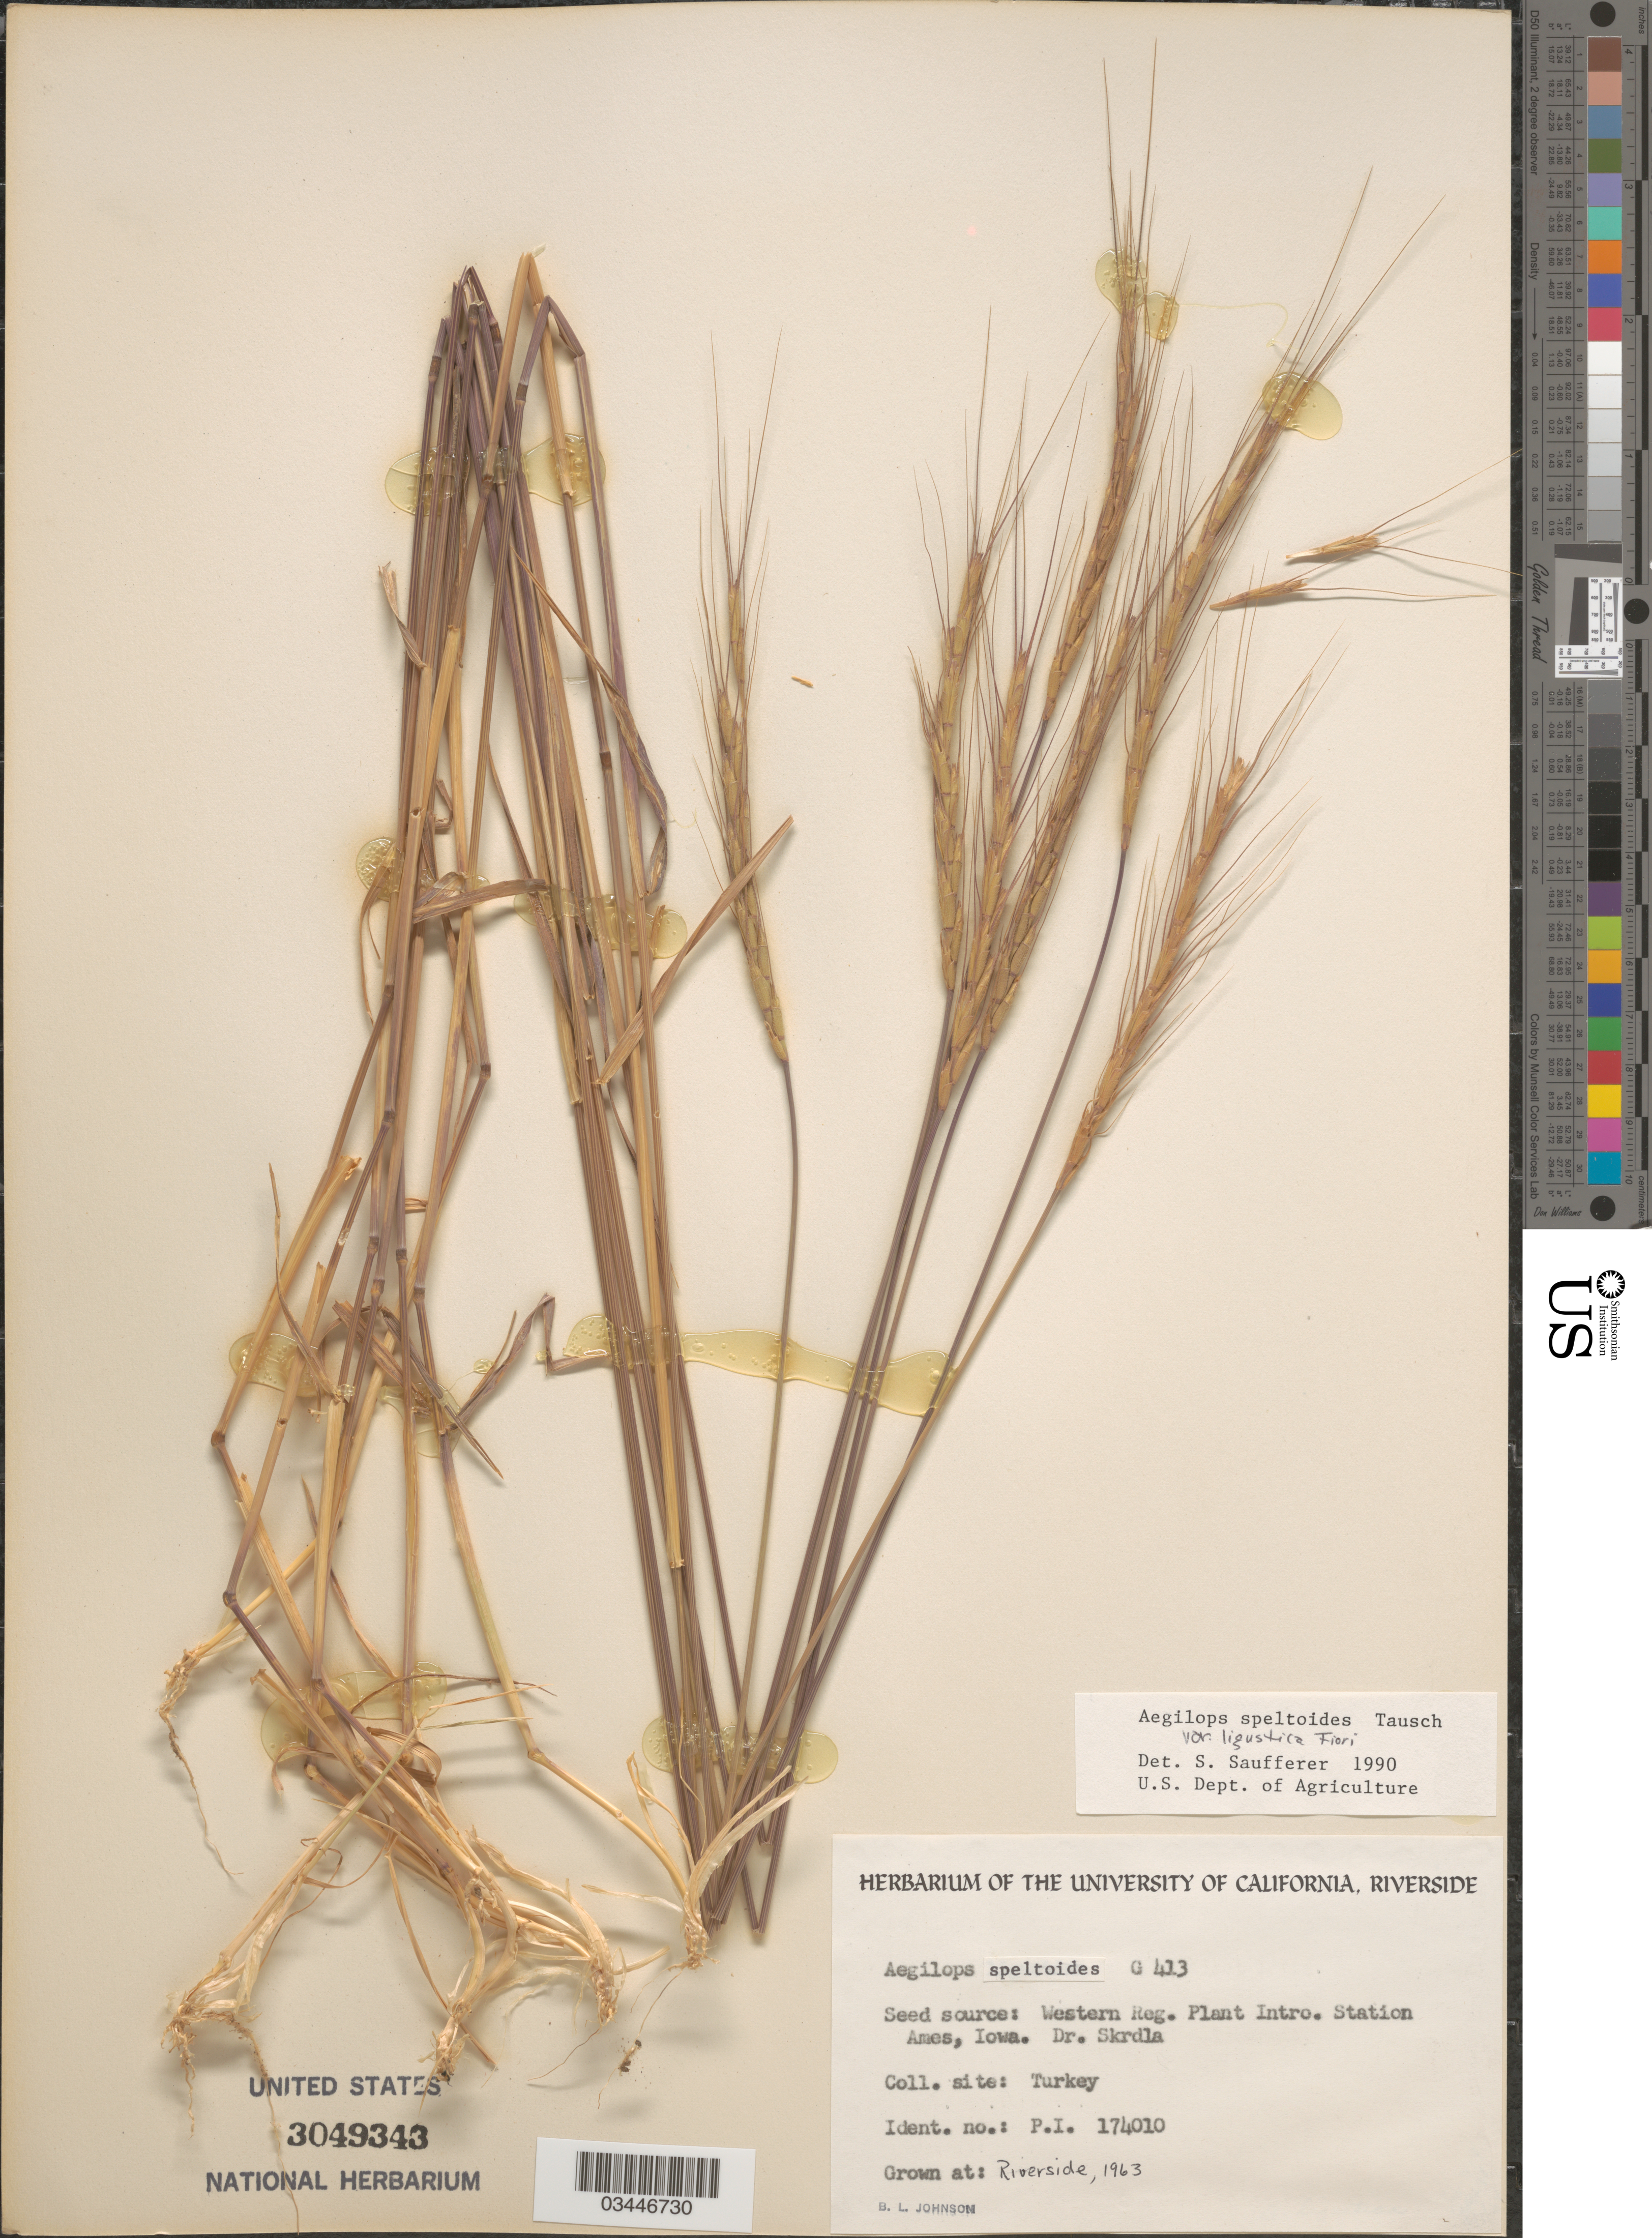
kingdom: Plantae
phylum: Tracheophyta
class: Liliopsida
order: Poales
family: Poaceae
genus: Aegilops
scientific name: Aegilops speltoides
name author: Tausch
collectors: B. Johnson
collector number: G413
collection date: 1963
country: United States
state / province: California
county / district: Riverside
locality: Riverside.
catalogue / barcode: US 3049343